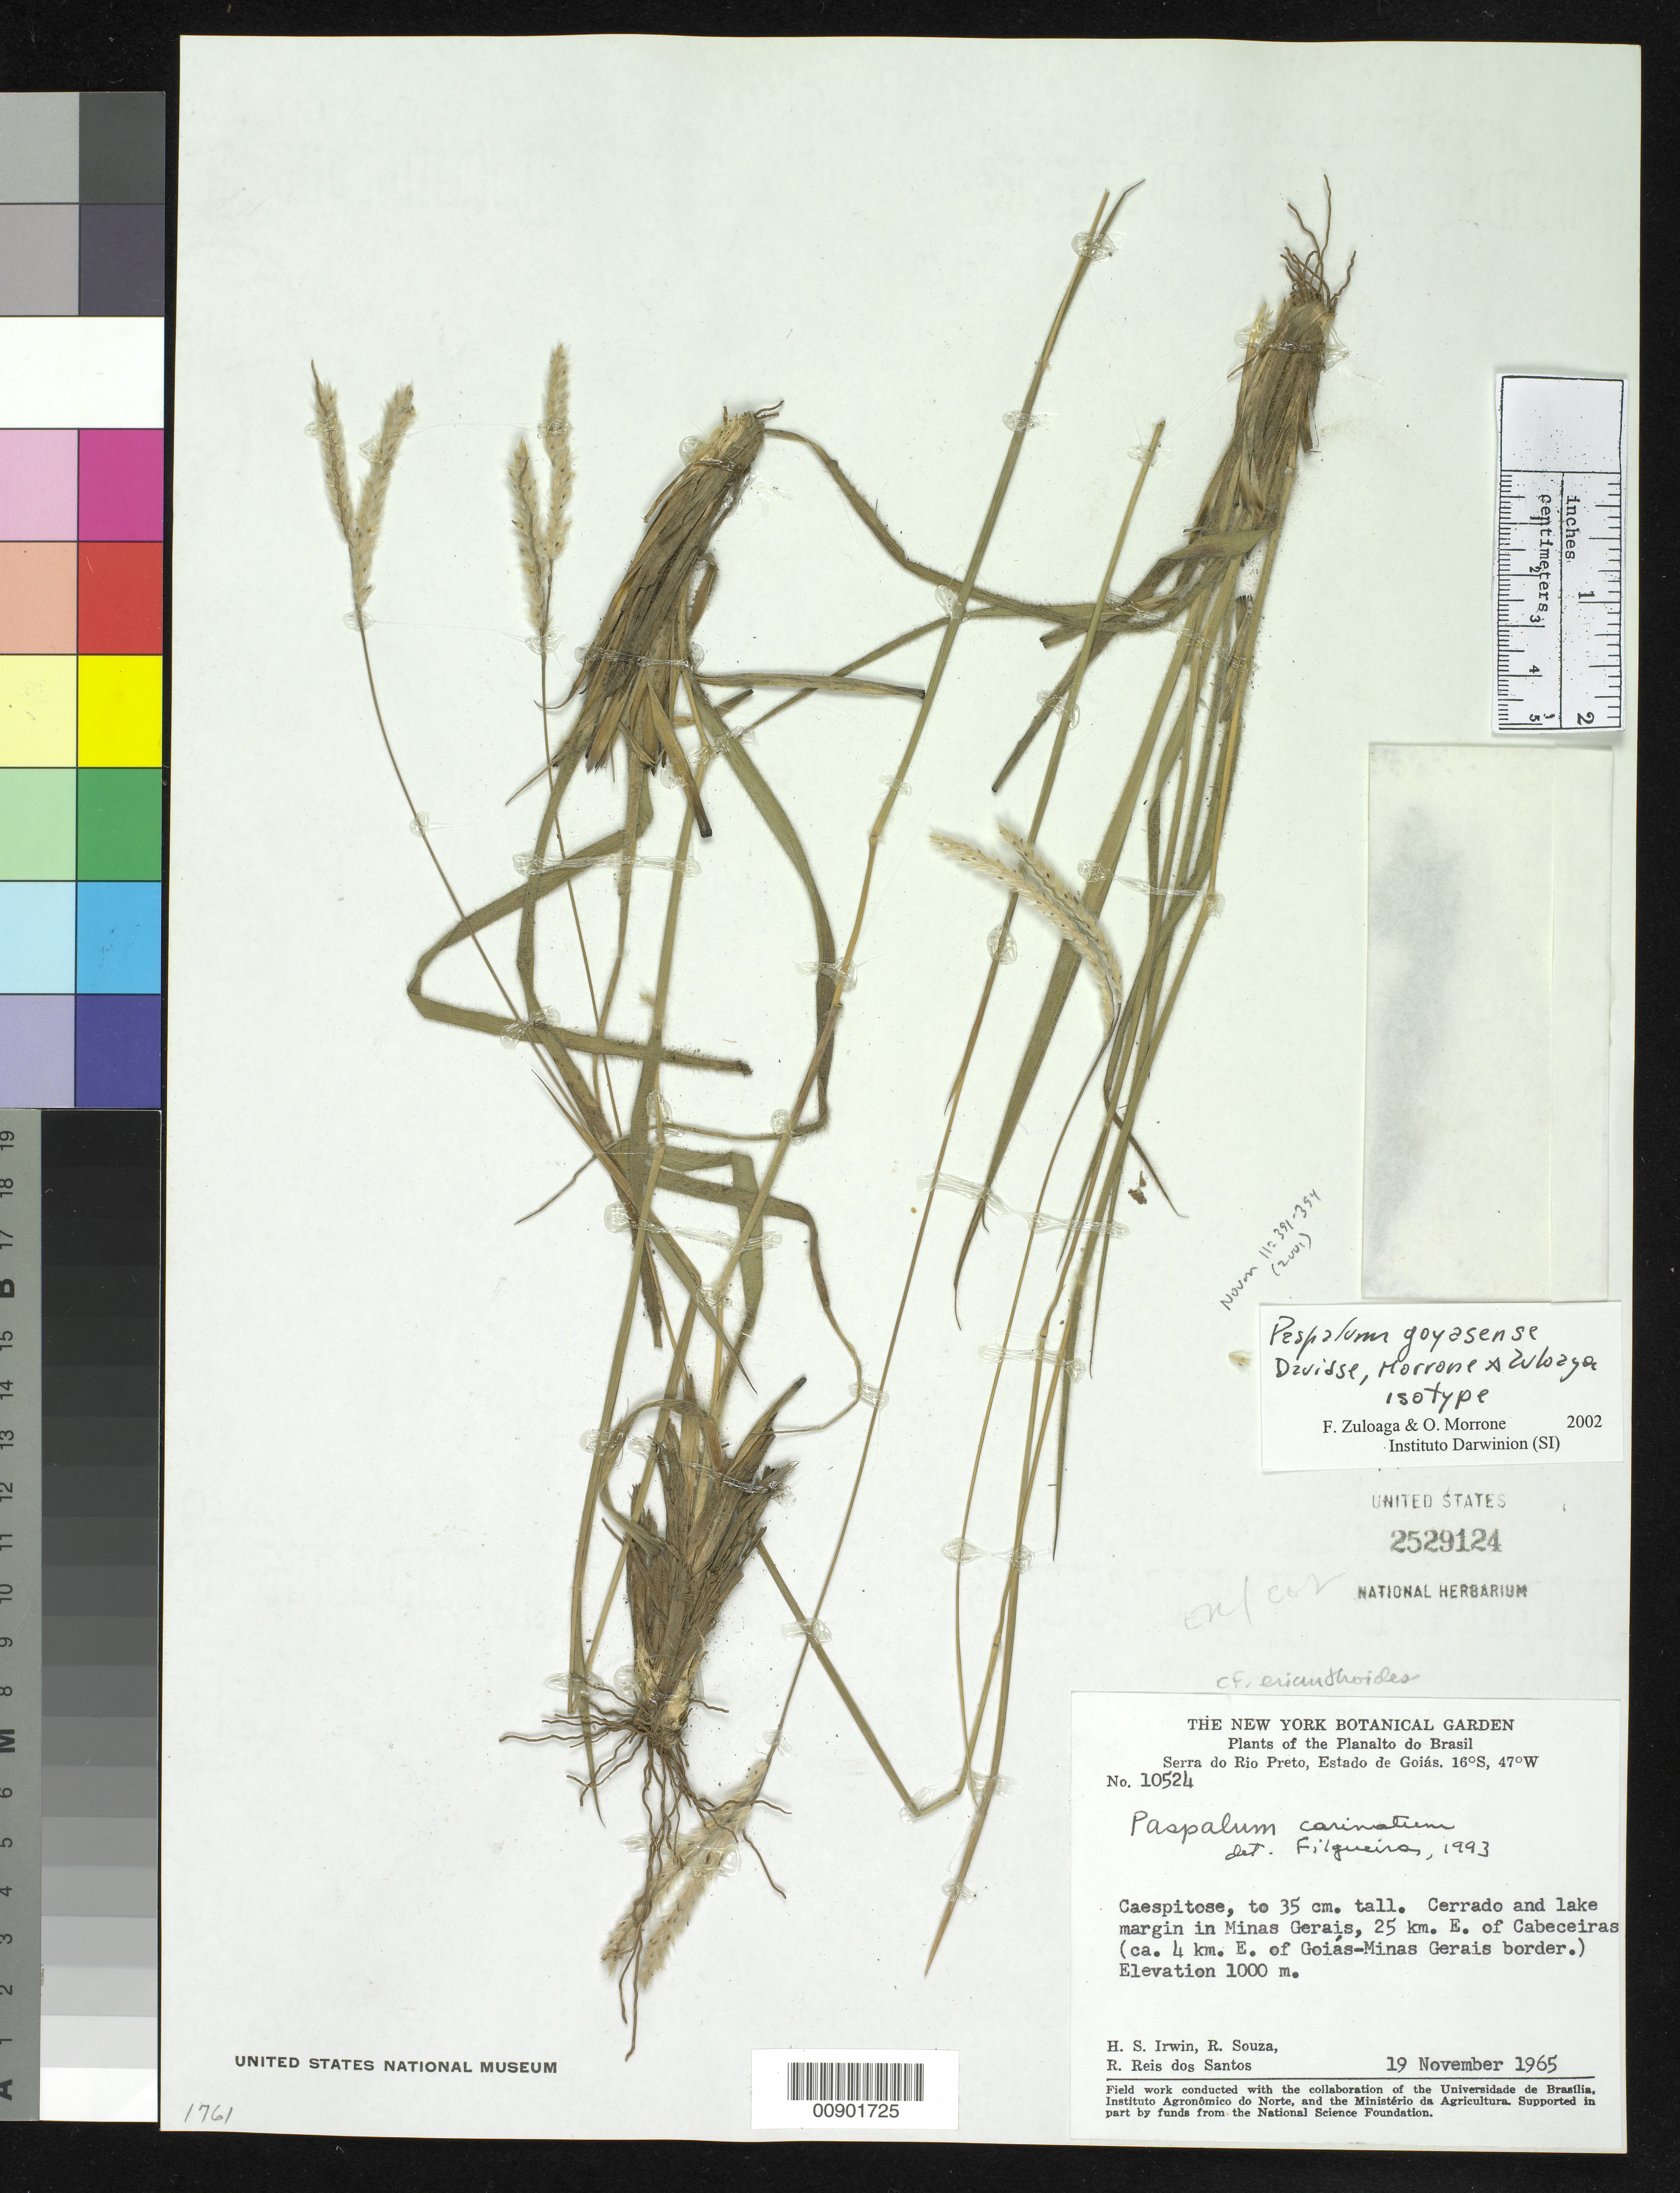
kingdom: Plantae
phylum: Tracheophyta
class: Liliopsida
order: Poales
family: Poaceae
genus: Paspalum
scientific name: Paspalum goyasense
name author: Davidse & et al.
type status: Isotype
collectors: H. Irwin, R. Souza & R. G. P. Santos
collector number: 10524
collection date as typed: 19 Nov 1965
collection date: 1965-11-19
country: Brazil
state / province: Minas Gerais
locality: Serra do Rio Preto, Estado de Goiás. Cerrado and lake margin in Minas Gerais, 25 km E. of Cabeceiras (ca. 4 km E. of Goiás-Minas Gerais border).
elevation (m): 1000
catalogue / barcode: US 2529124